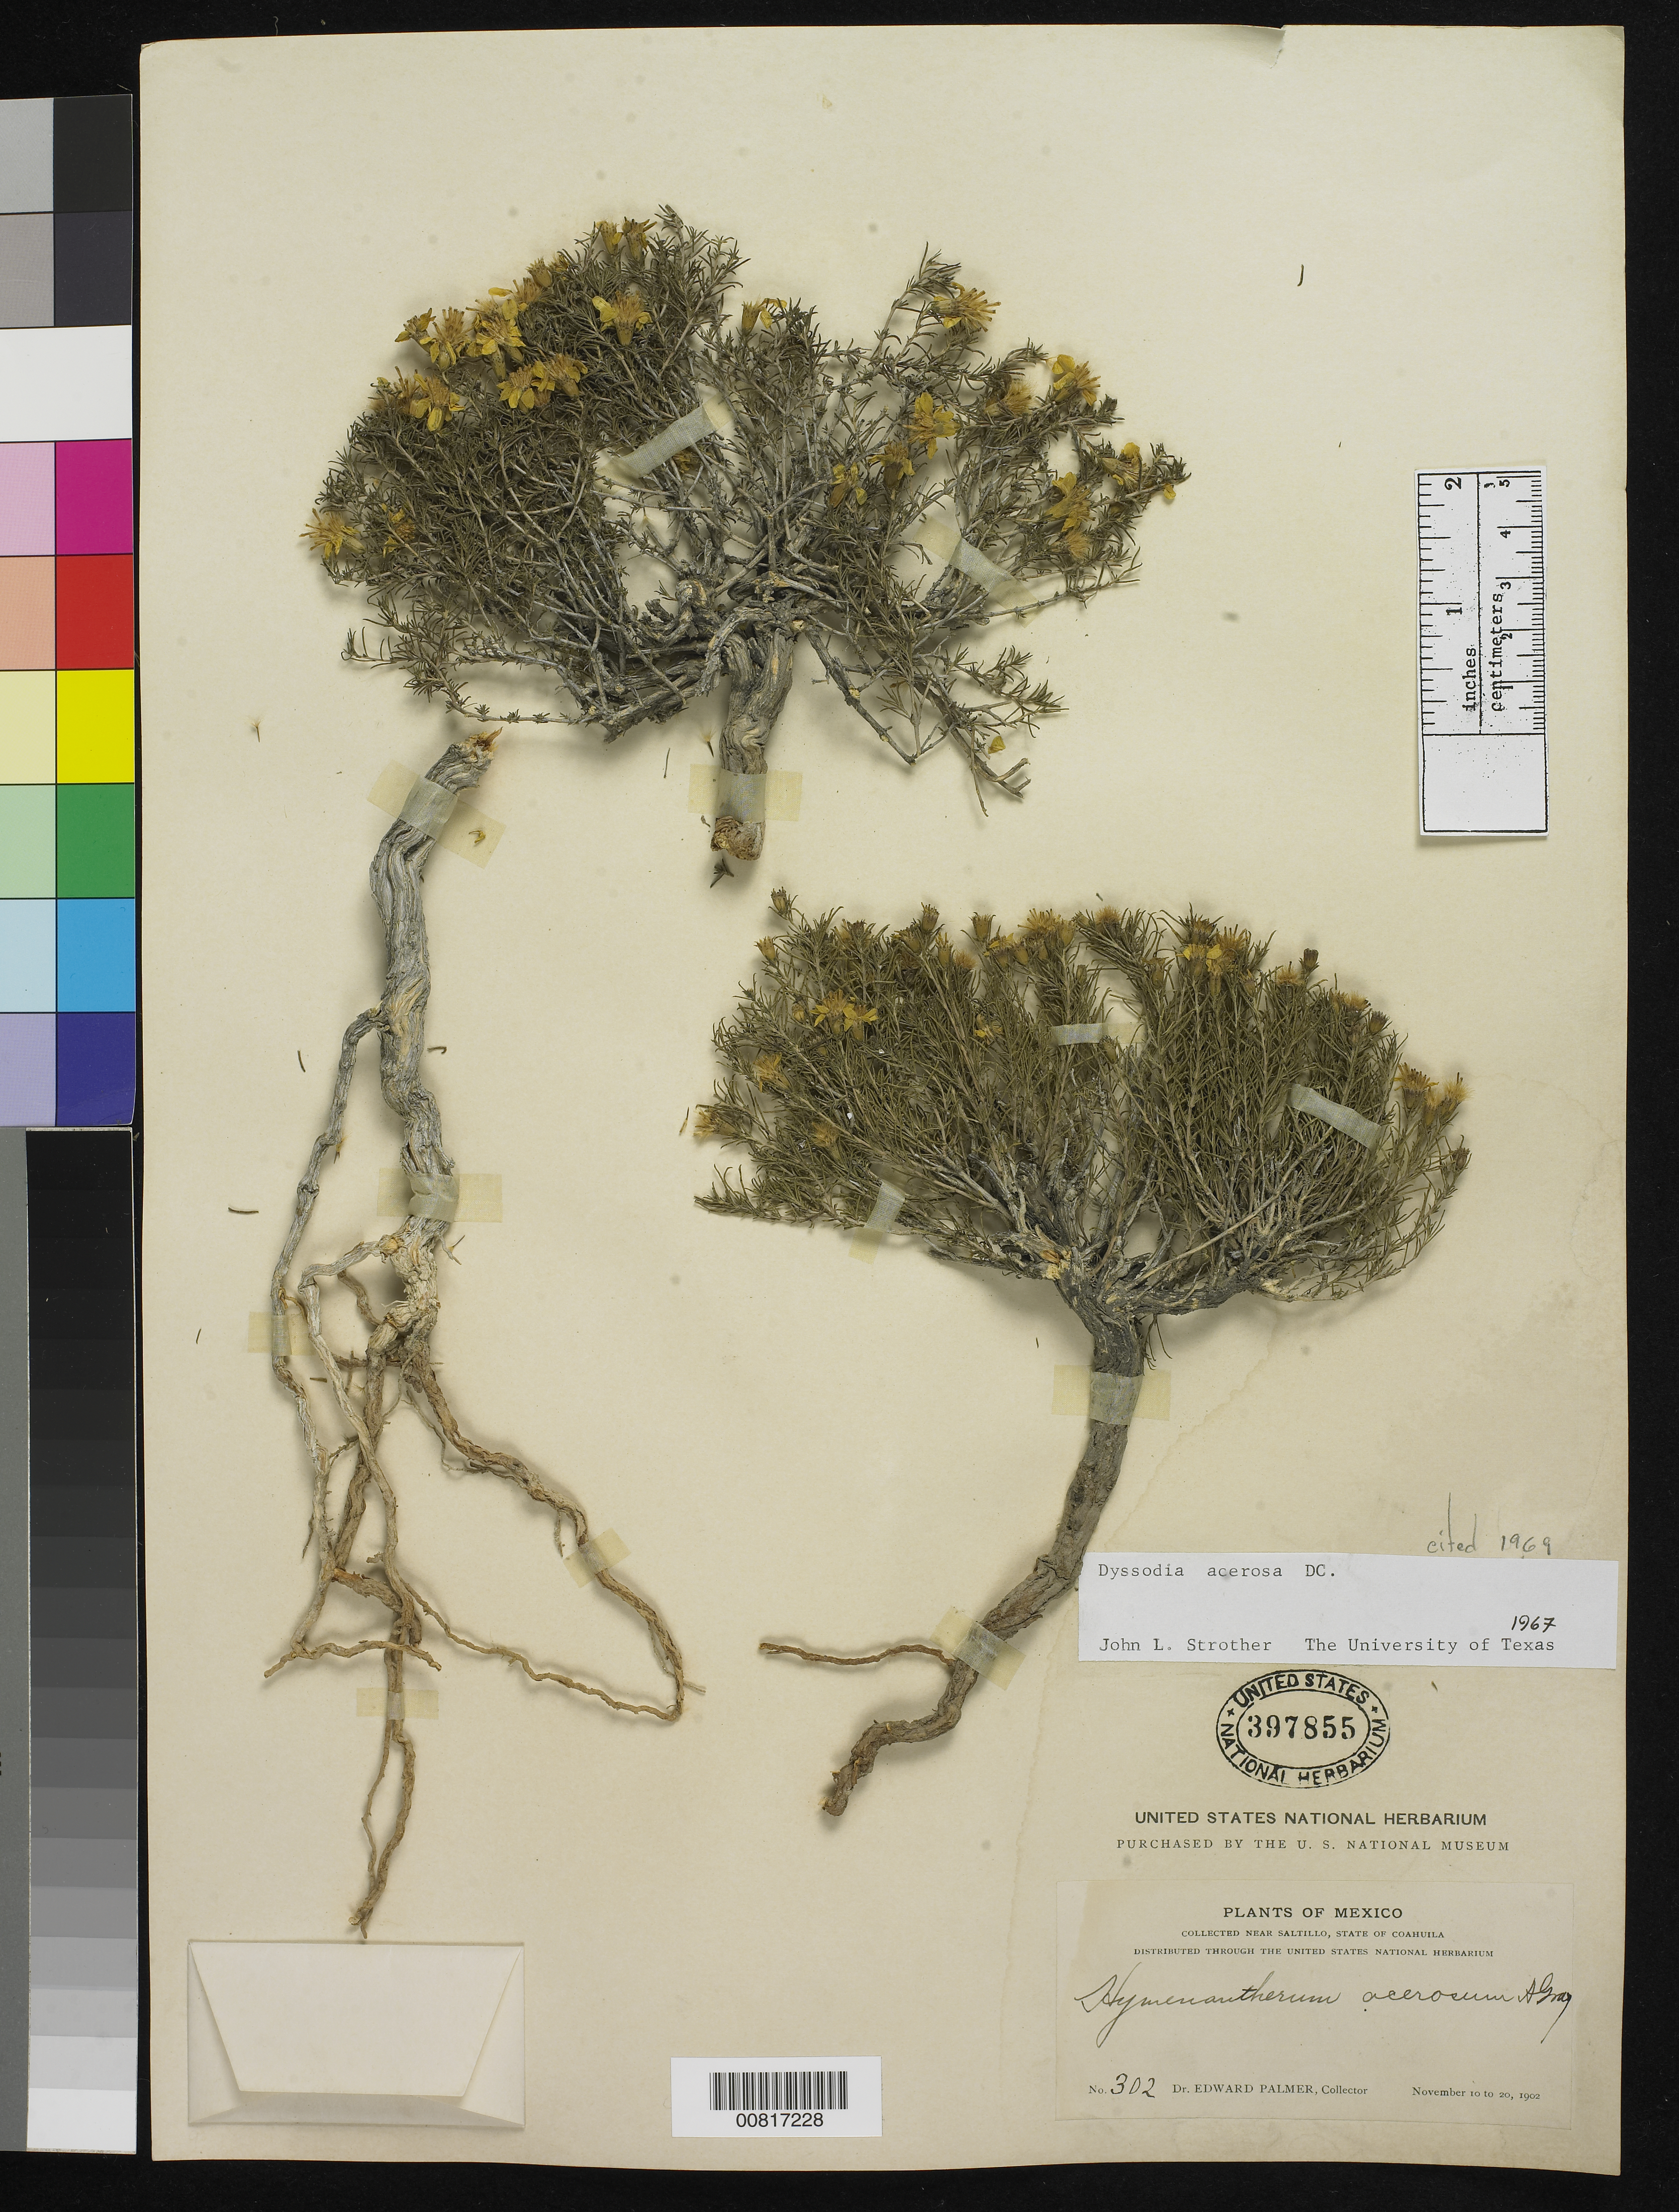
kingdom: Plantae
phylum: Tracheophyta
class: Magnoliopsida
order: Asterales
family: Asteraceae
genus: Dyssodia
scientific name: Dyssodia acerosa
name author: DC.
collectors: E. Palmer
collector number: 302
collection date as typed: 10 Nov 1902 to 20 Nov 1902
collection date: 1902-11-10/1902-11-20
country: Mexico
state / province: Coahuila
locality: Near Saltillo, Coahuila.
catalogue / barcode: US 397855